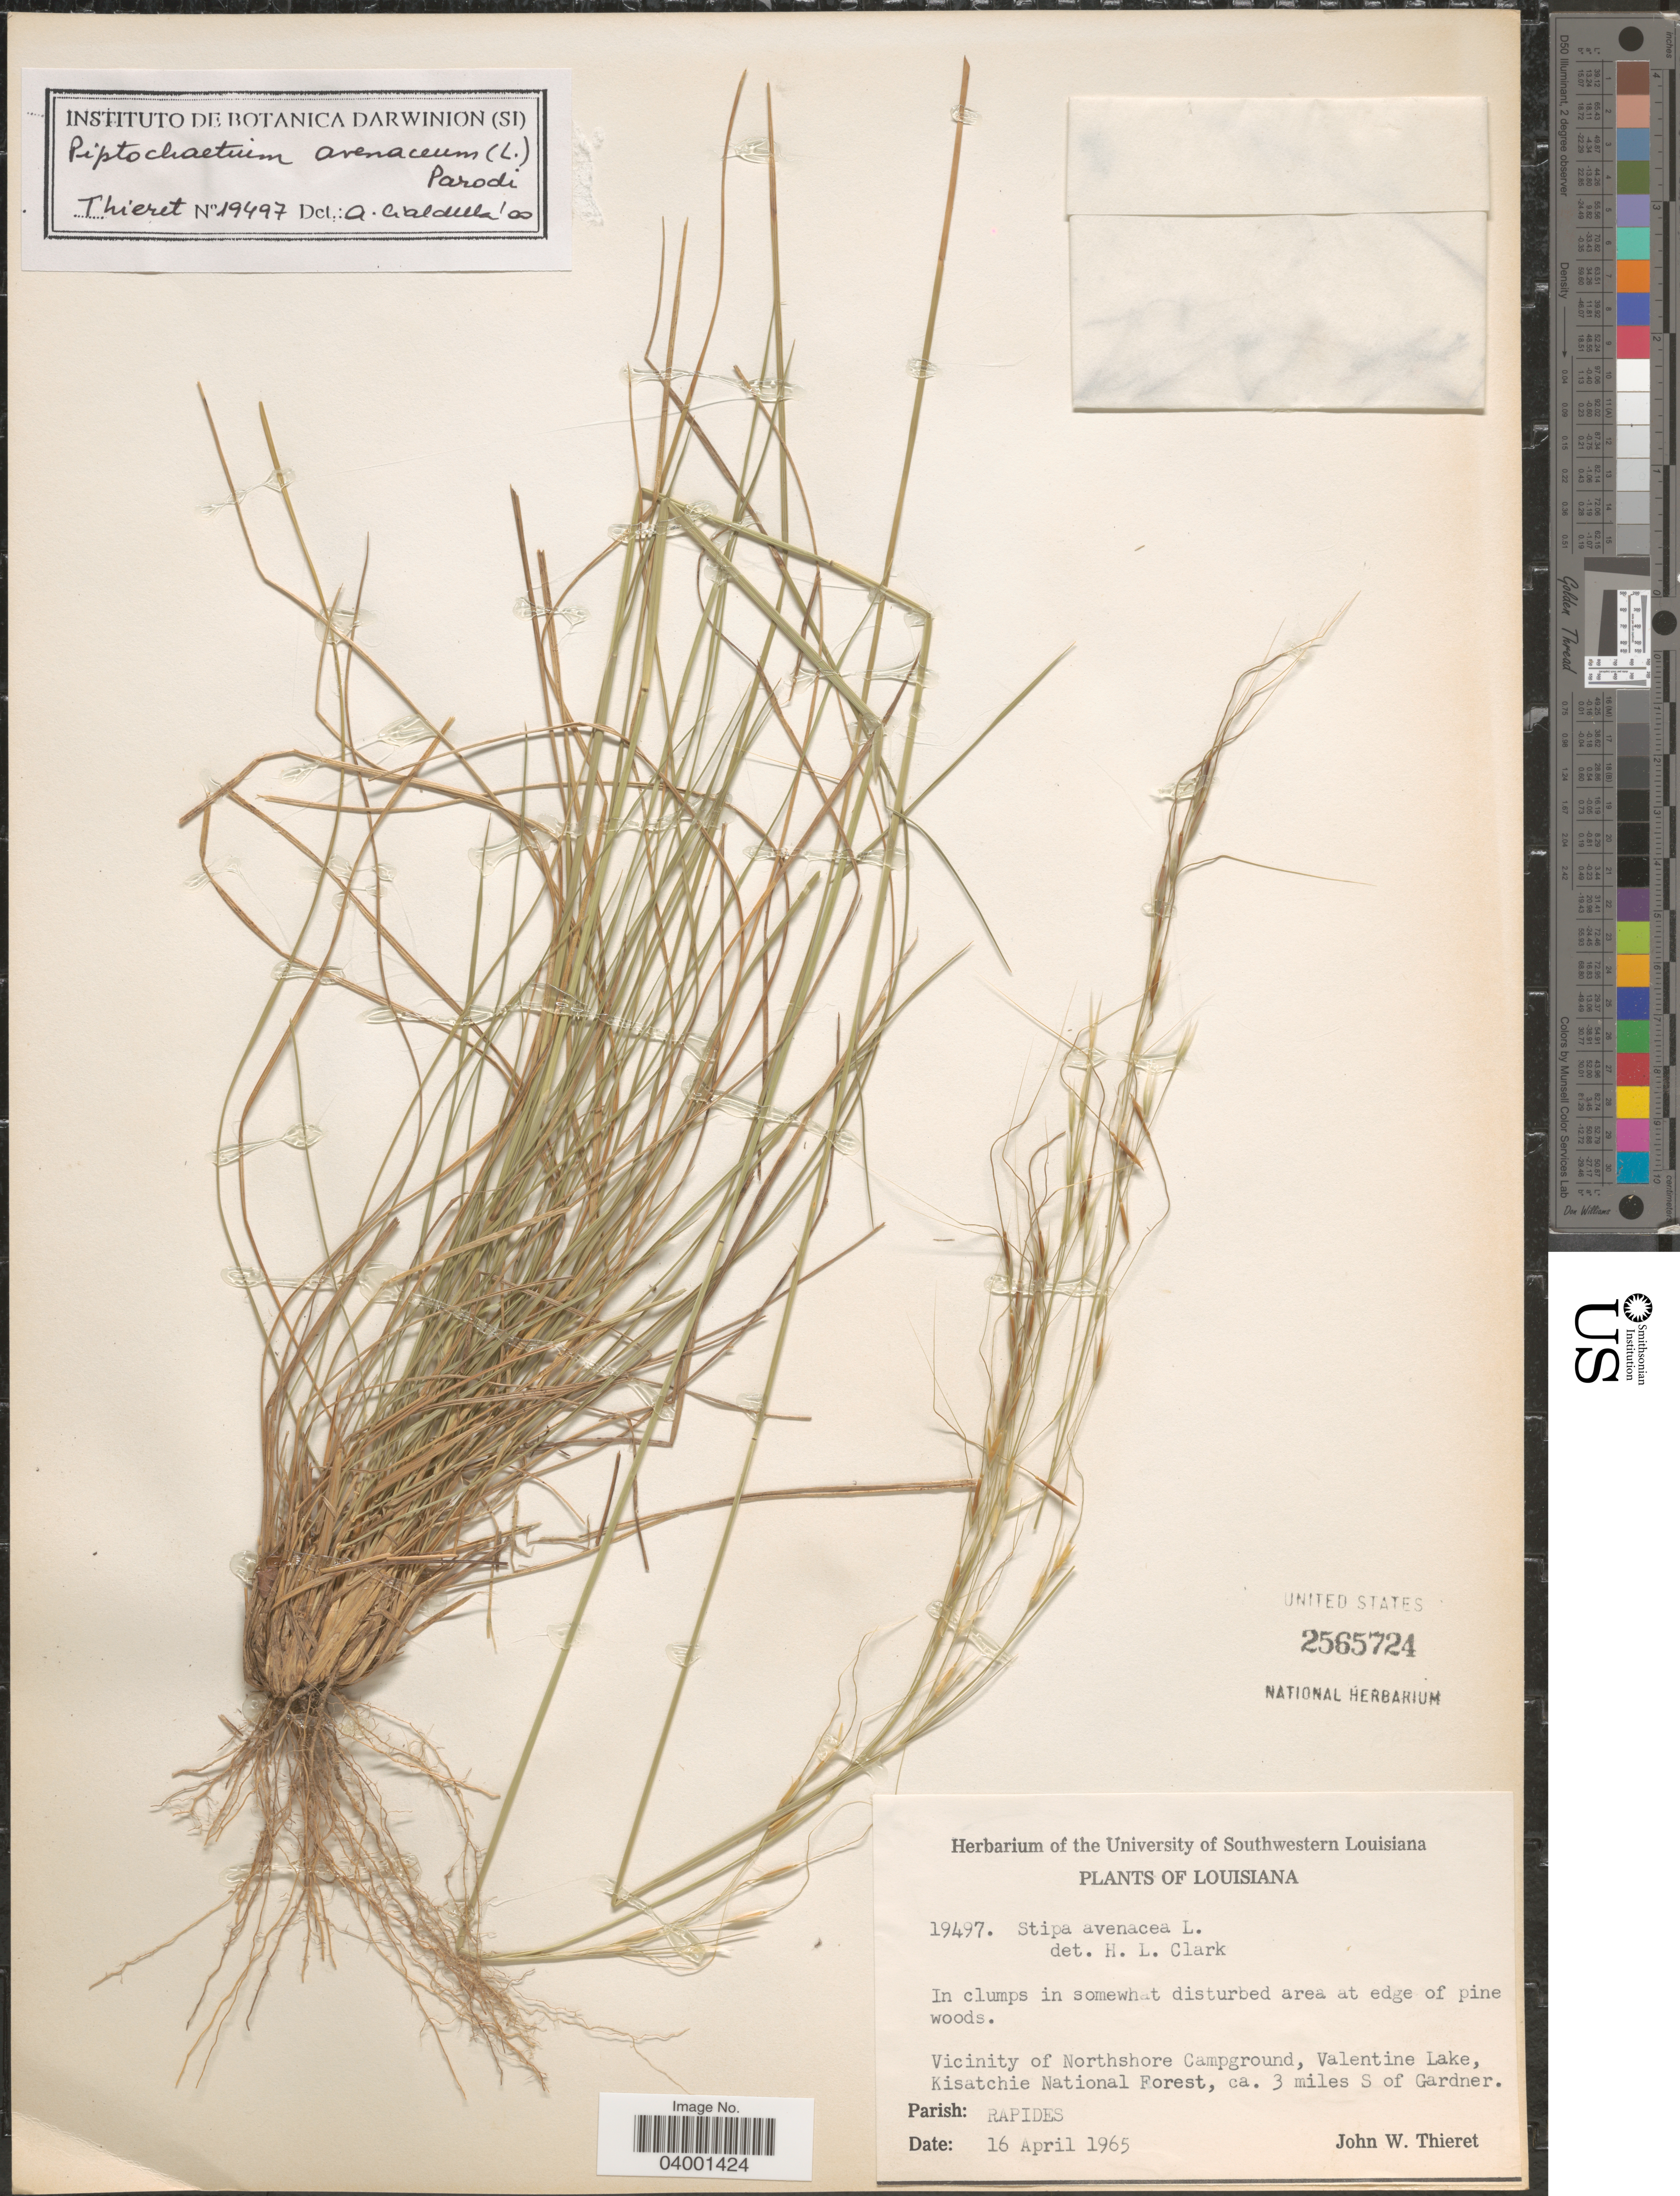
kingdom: Plantae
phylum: Tracheophyta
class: Liliopsida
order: Poales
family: Poaceae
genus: Piptochaetium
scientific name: Piptochaetium avenaceum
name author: (L.) Parodi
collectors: J. W. Thieret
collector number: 19497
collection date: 1965-04-16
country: United States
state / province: Louisiana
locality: Vicinity of Northshore Campground, Valentine Lake, Kisatchie National Forest, ca. 3 miles S of Gardner. Parish: Rapides.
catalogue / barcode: US 2565724